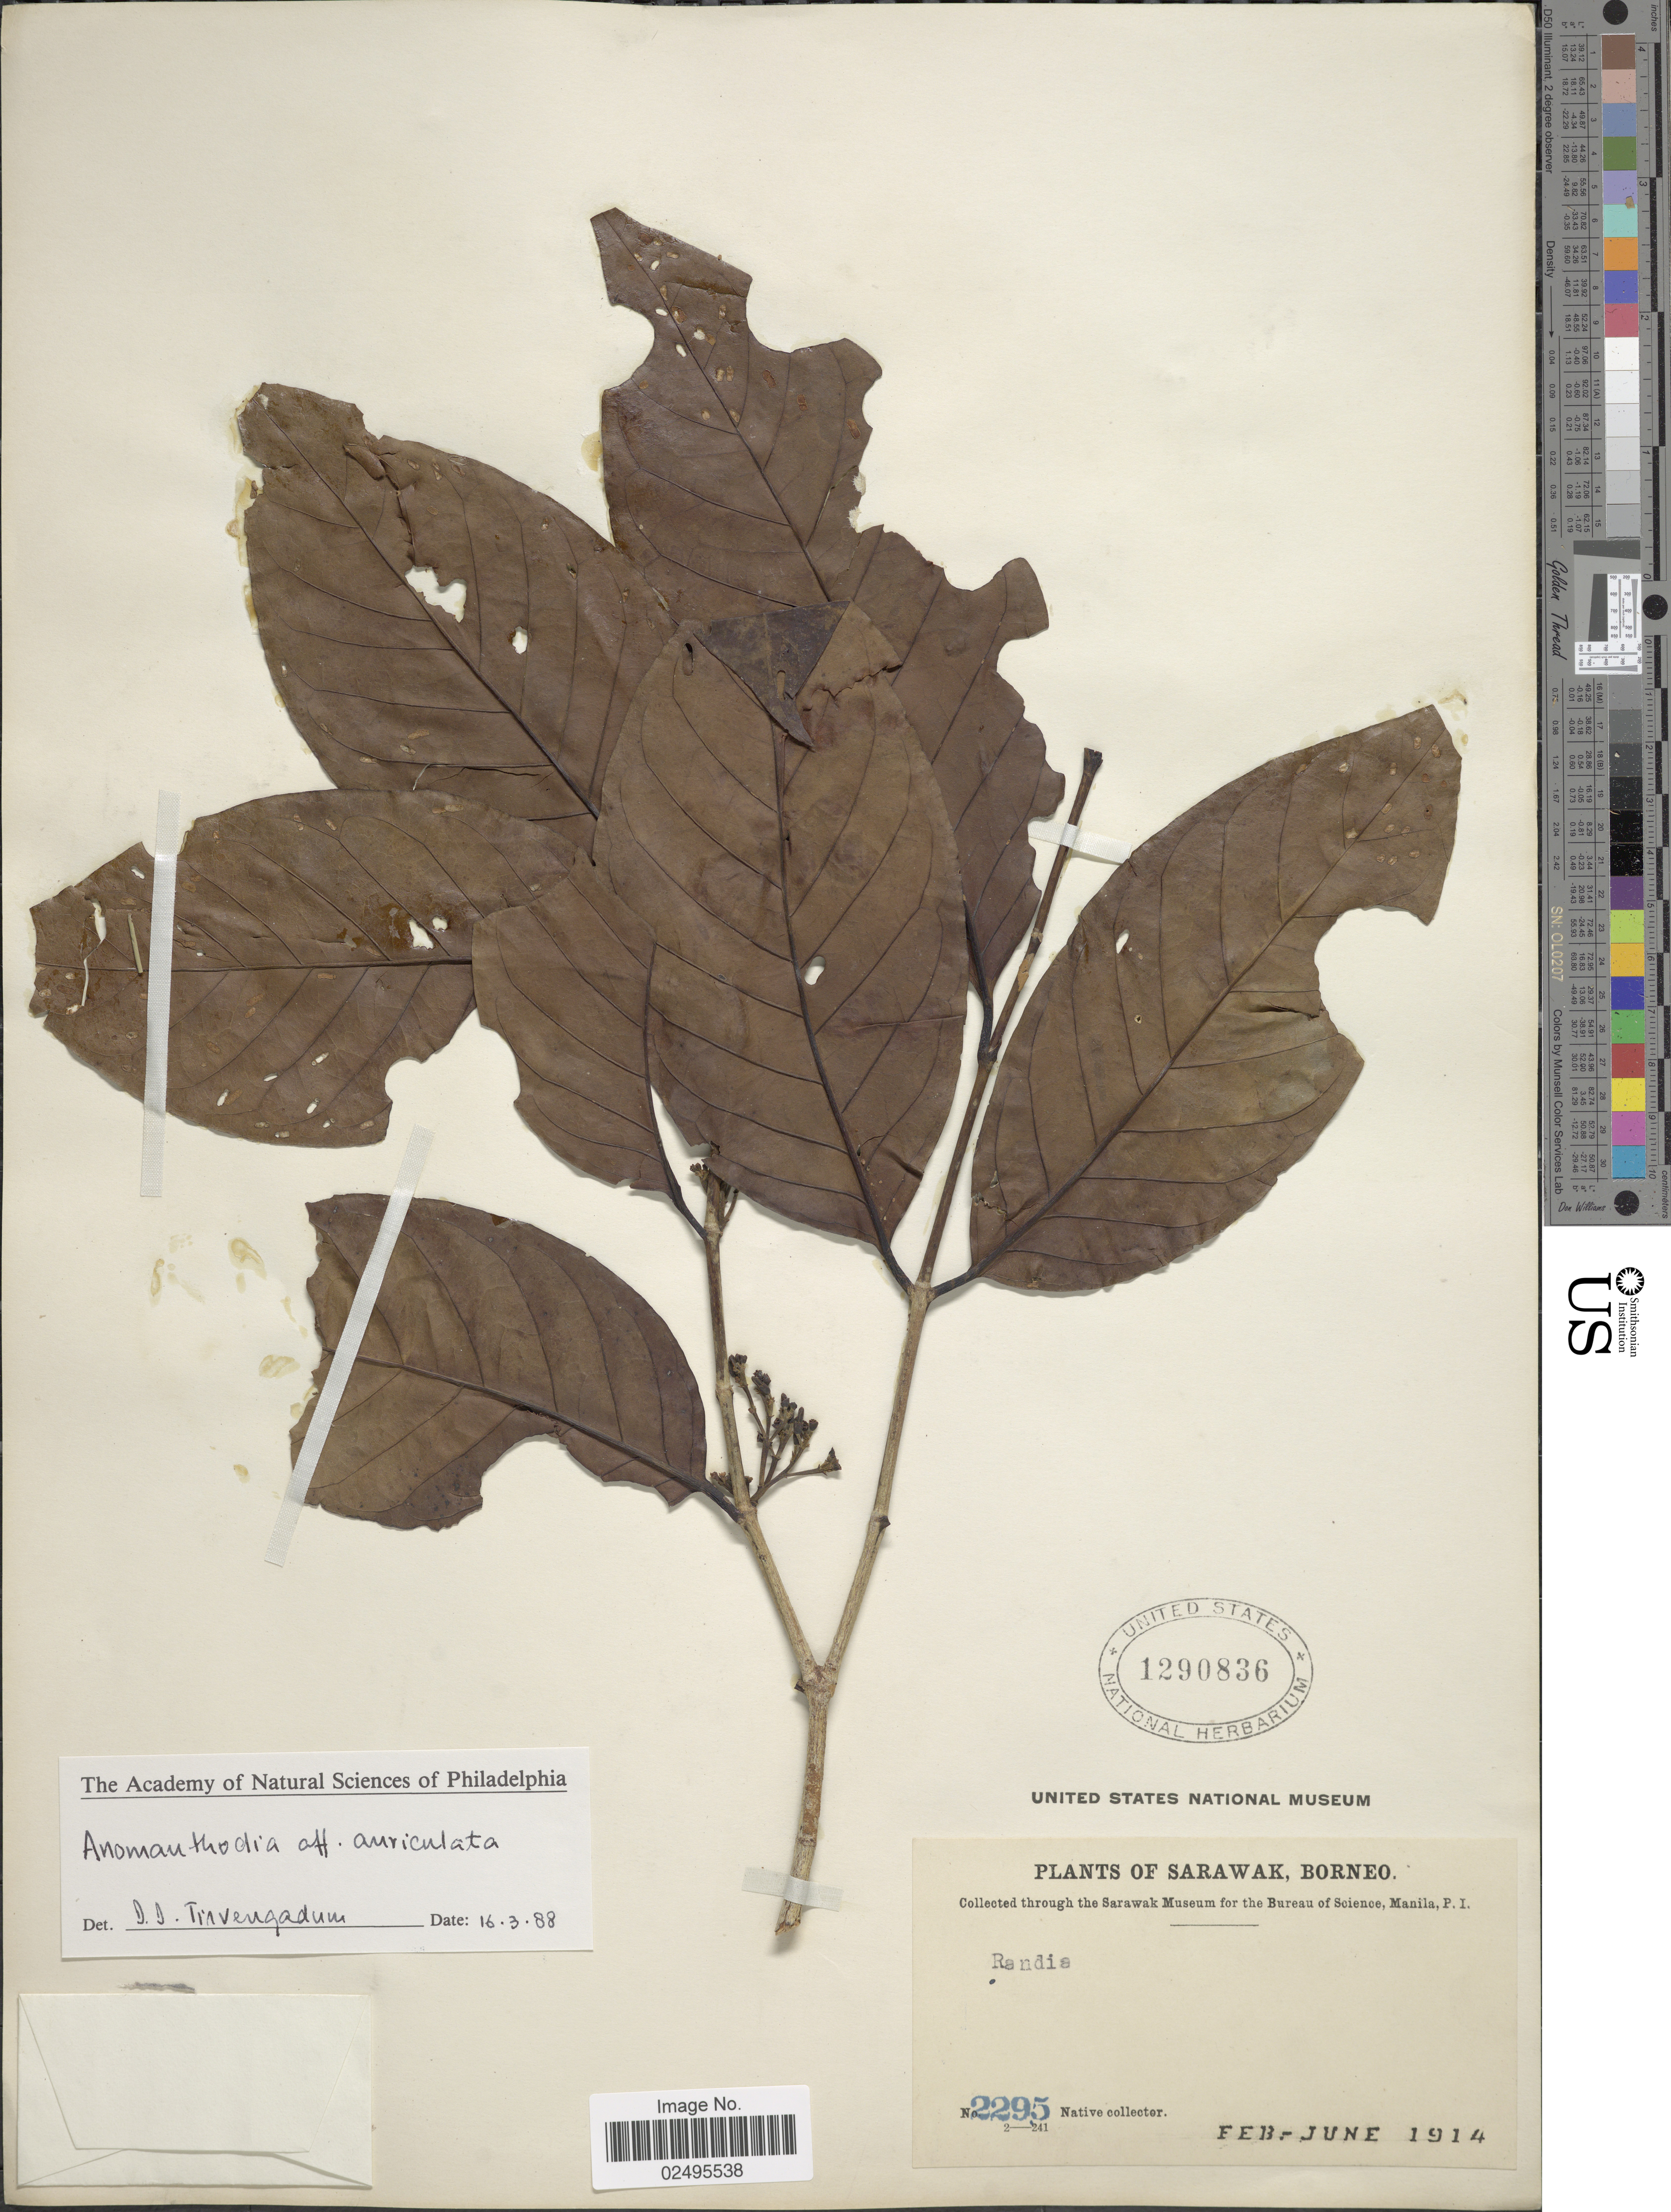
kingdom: Plantae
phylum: Tracheophyta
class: Magnoliopsida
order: Gentianales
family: Rubiaceae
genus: Aidia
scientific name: Aidia auriculata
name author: (Wall.) Ridsdale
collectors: Native collector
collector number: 2295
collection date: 1914-02/1914-06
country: Malaysia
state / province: Sarawak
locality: Borneo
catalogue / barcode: US 1290836